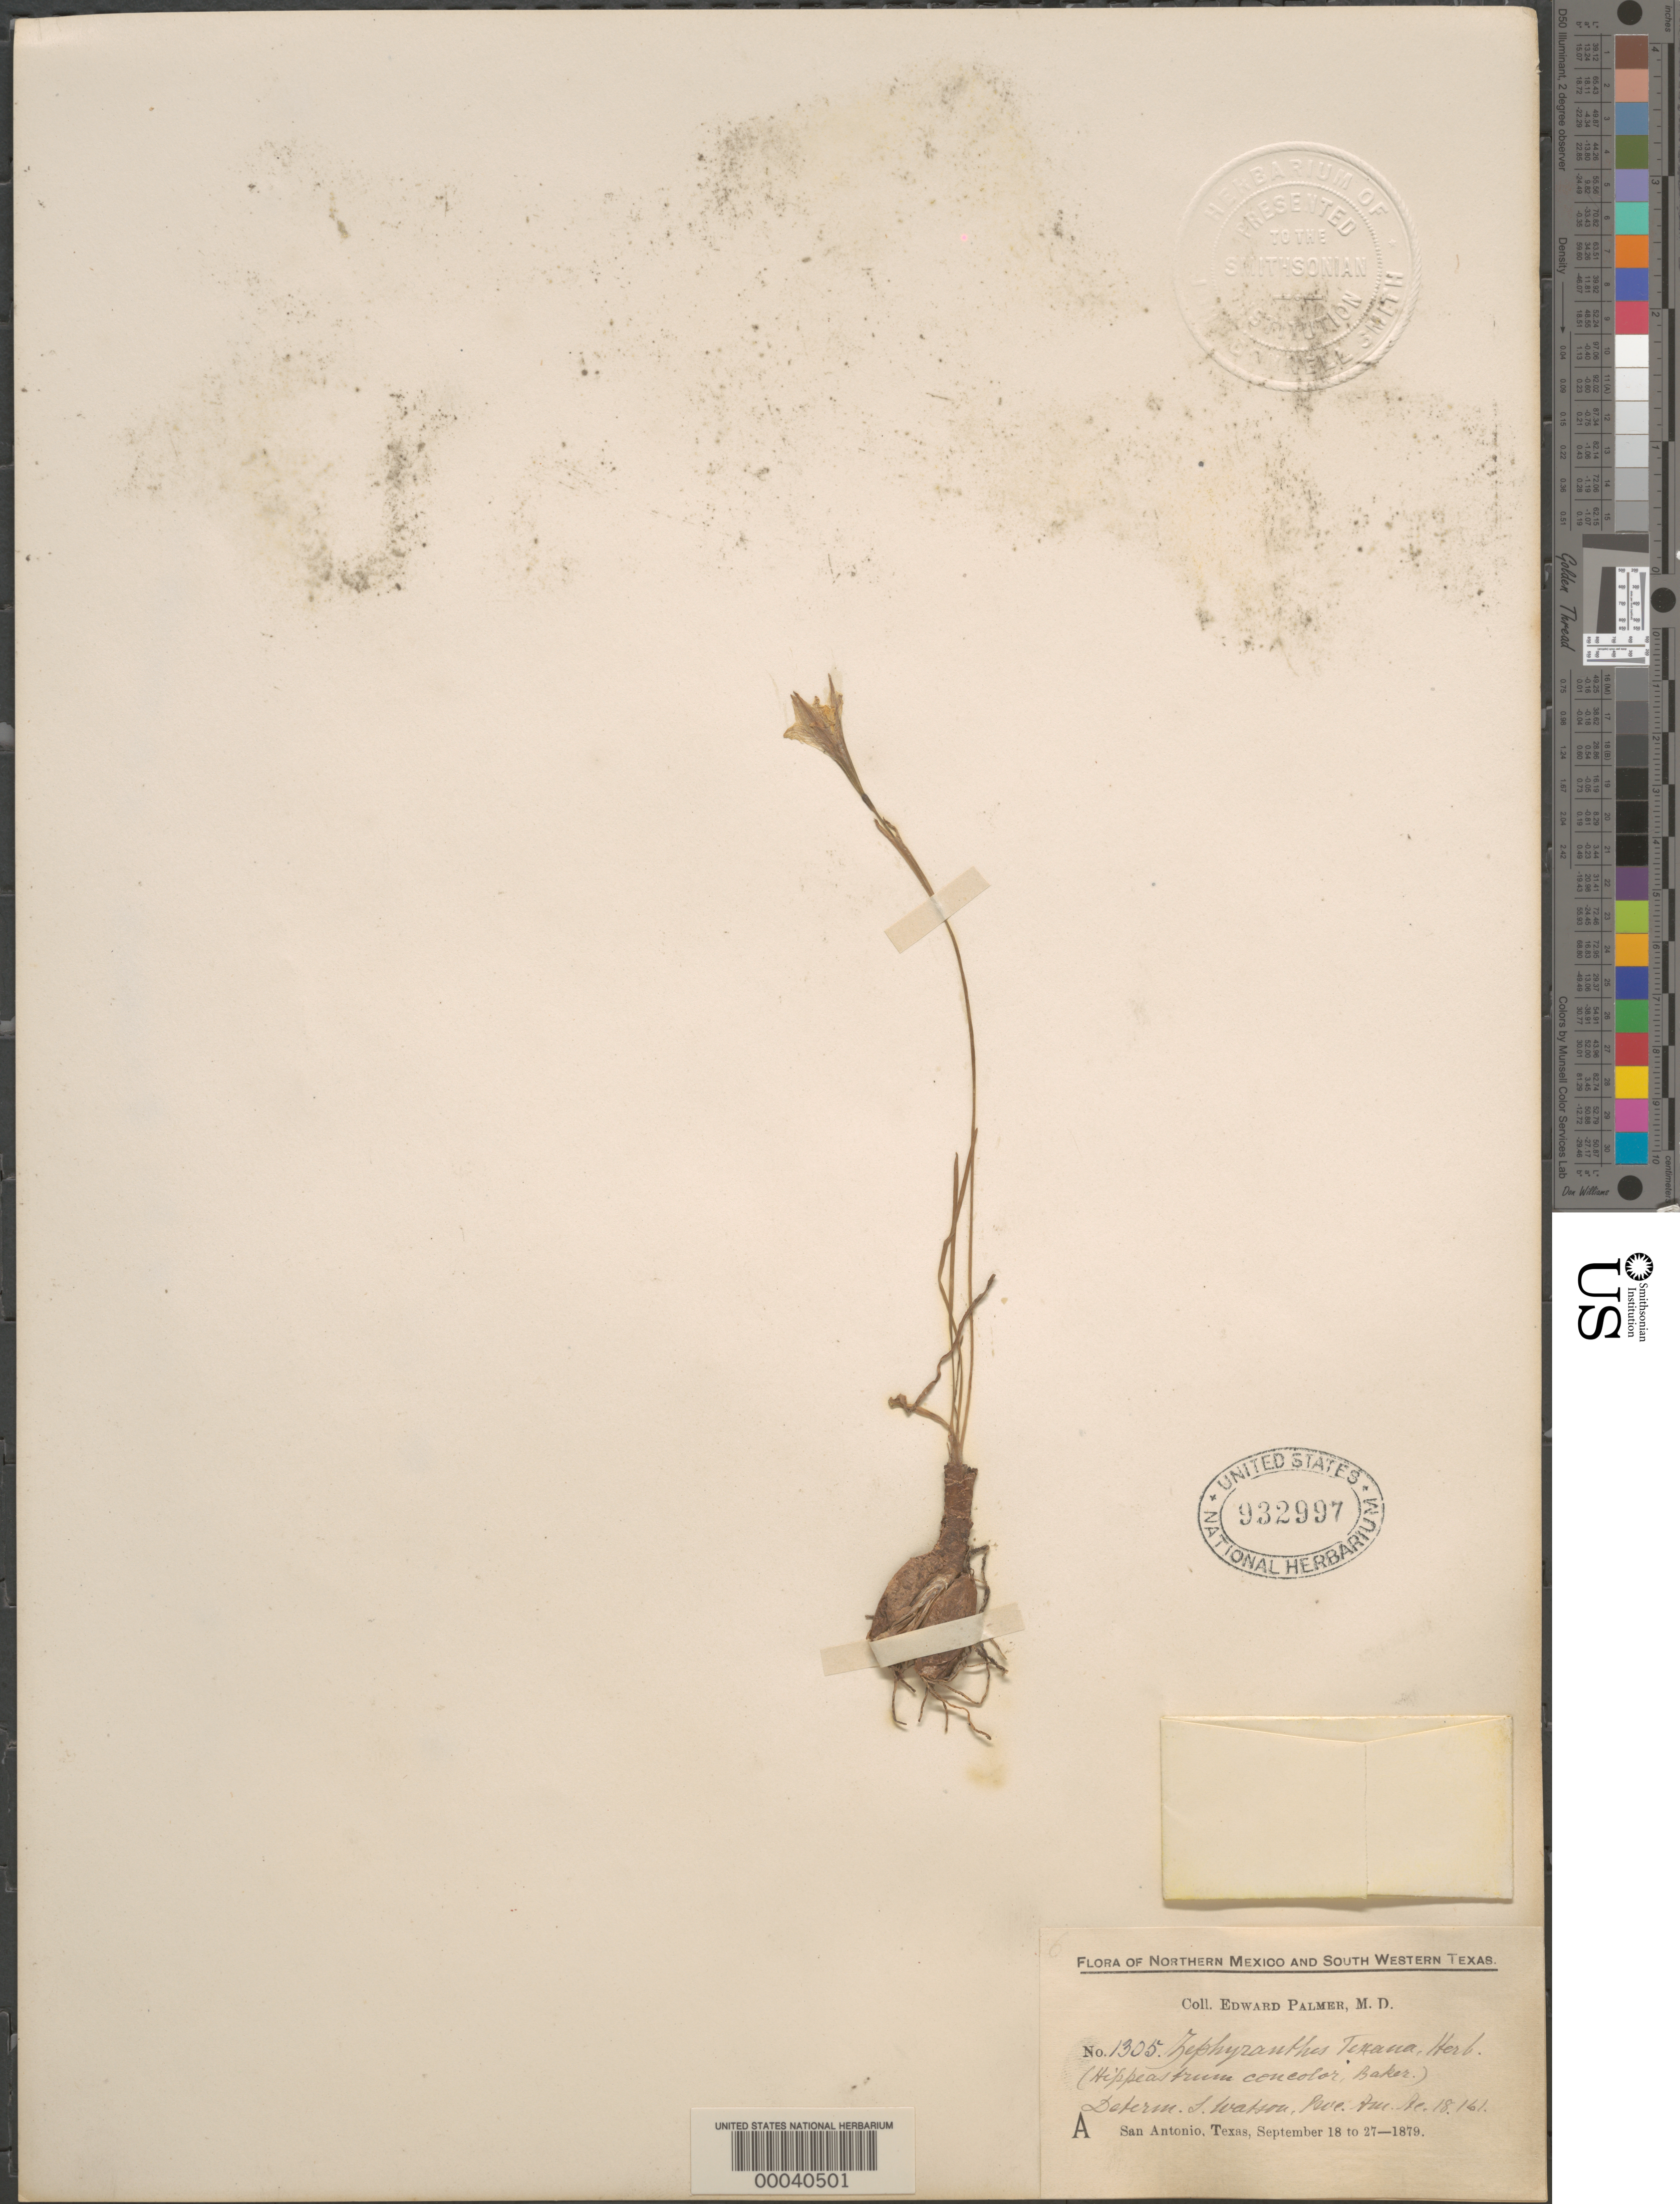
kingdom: Plantae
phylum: Tracheophyta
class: Liliopsida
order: Asparagales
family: Amaryllidaceae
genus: Zephyranthes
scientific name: Zephyranthes tubispatha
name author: (L'Hér.) Hub.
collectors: E. Palmer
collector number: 1305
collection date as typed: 18 Sep 1879 to 27 Sep 1879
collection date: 1879-09-18/1879-09-27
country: United States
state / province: Texas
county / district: Bexar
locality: San antonio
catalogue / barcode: US 932997